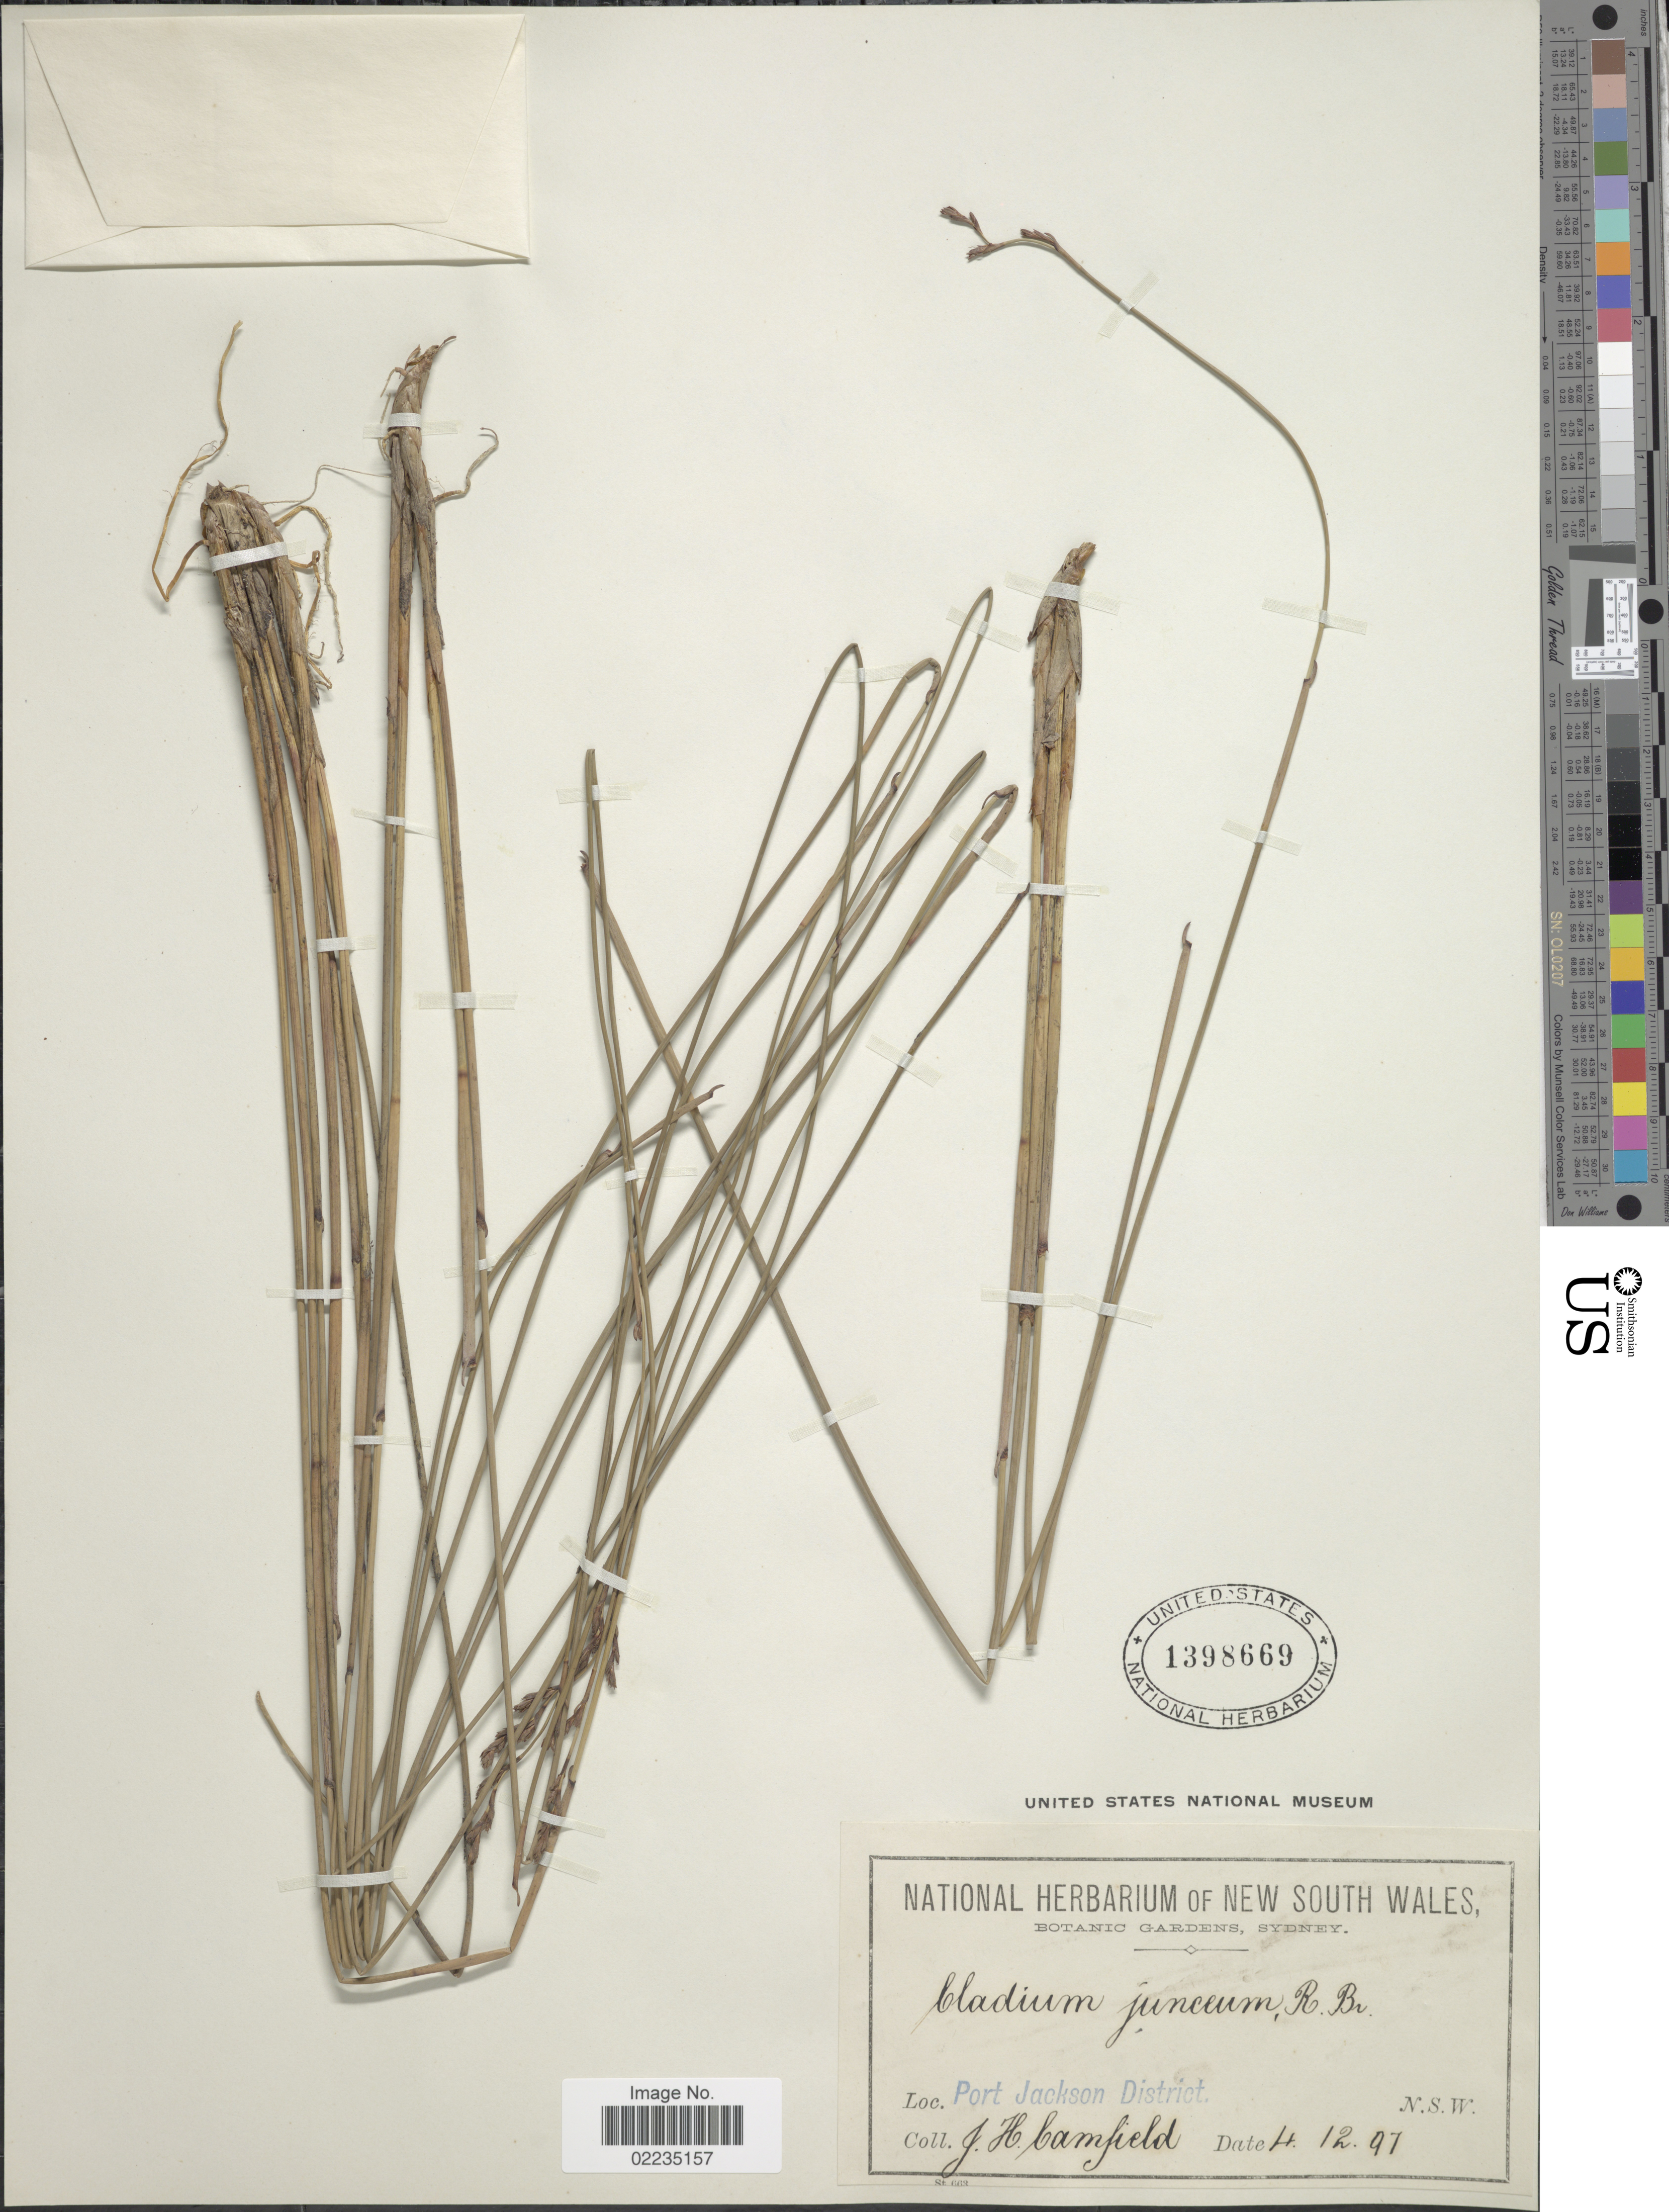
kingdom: Plantae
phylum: Tracheophyta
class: Liliopsida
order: Poales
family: Cyperaceae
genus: Machaerina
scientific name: Machaerina juncea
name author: (R. Br.) T. Koyama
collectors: J. Camfield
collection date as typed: Transcribed d/m/y: 4/12/97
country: Australia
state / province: New South Wales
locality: Port Jackson District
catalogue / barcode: US 1398669